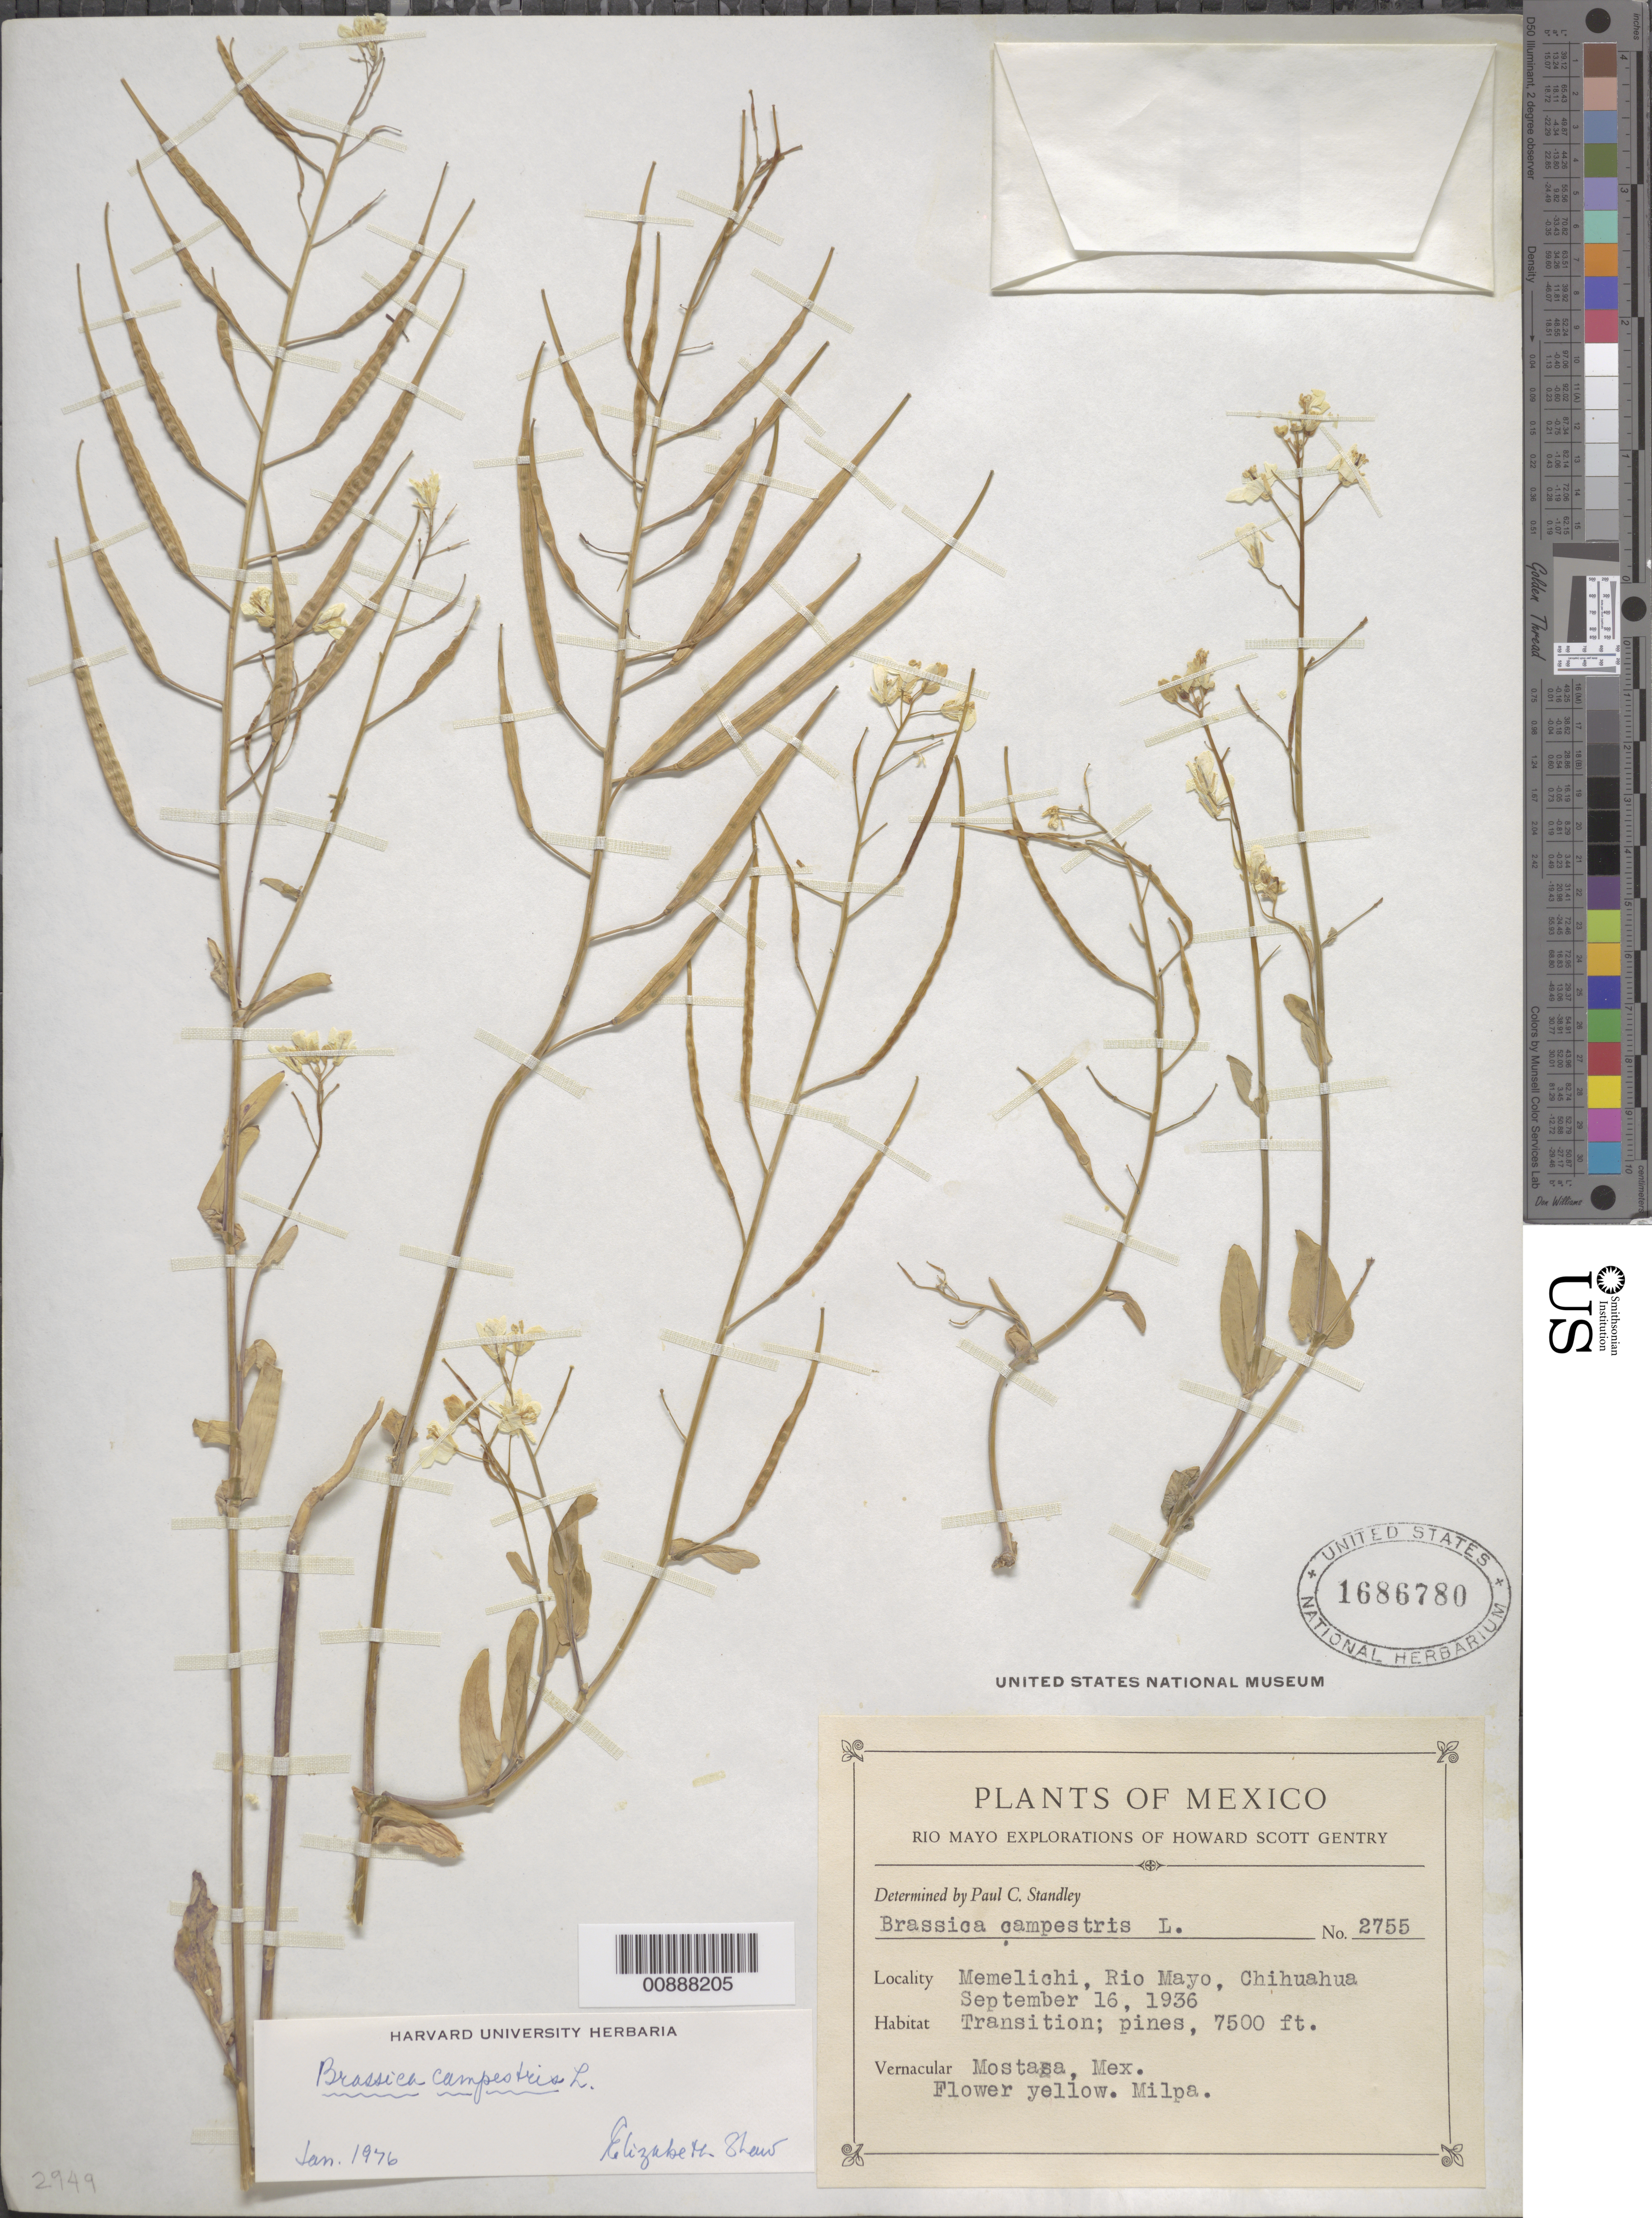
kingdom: Plantae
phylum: Tracheophyta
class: Magnoliopsida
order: Brassicales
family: Brassicaceae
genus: Brassica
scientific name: Brassica campestris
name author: L.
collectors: H. S. Gentry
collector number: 2755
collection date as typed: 16 Sep 1936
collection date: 1936-09-16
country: Mexico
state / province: Chihuahua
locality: Memelichi, Río Mayo, Chihuahua.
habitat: Transition; pines.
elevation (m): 2286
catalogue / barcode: US 1686780